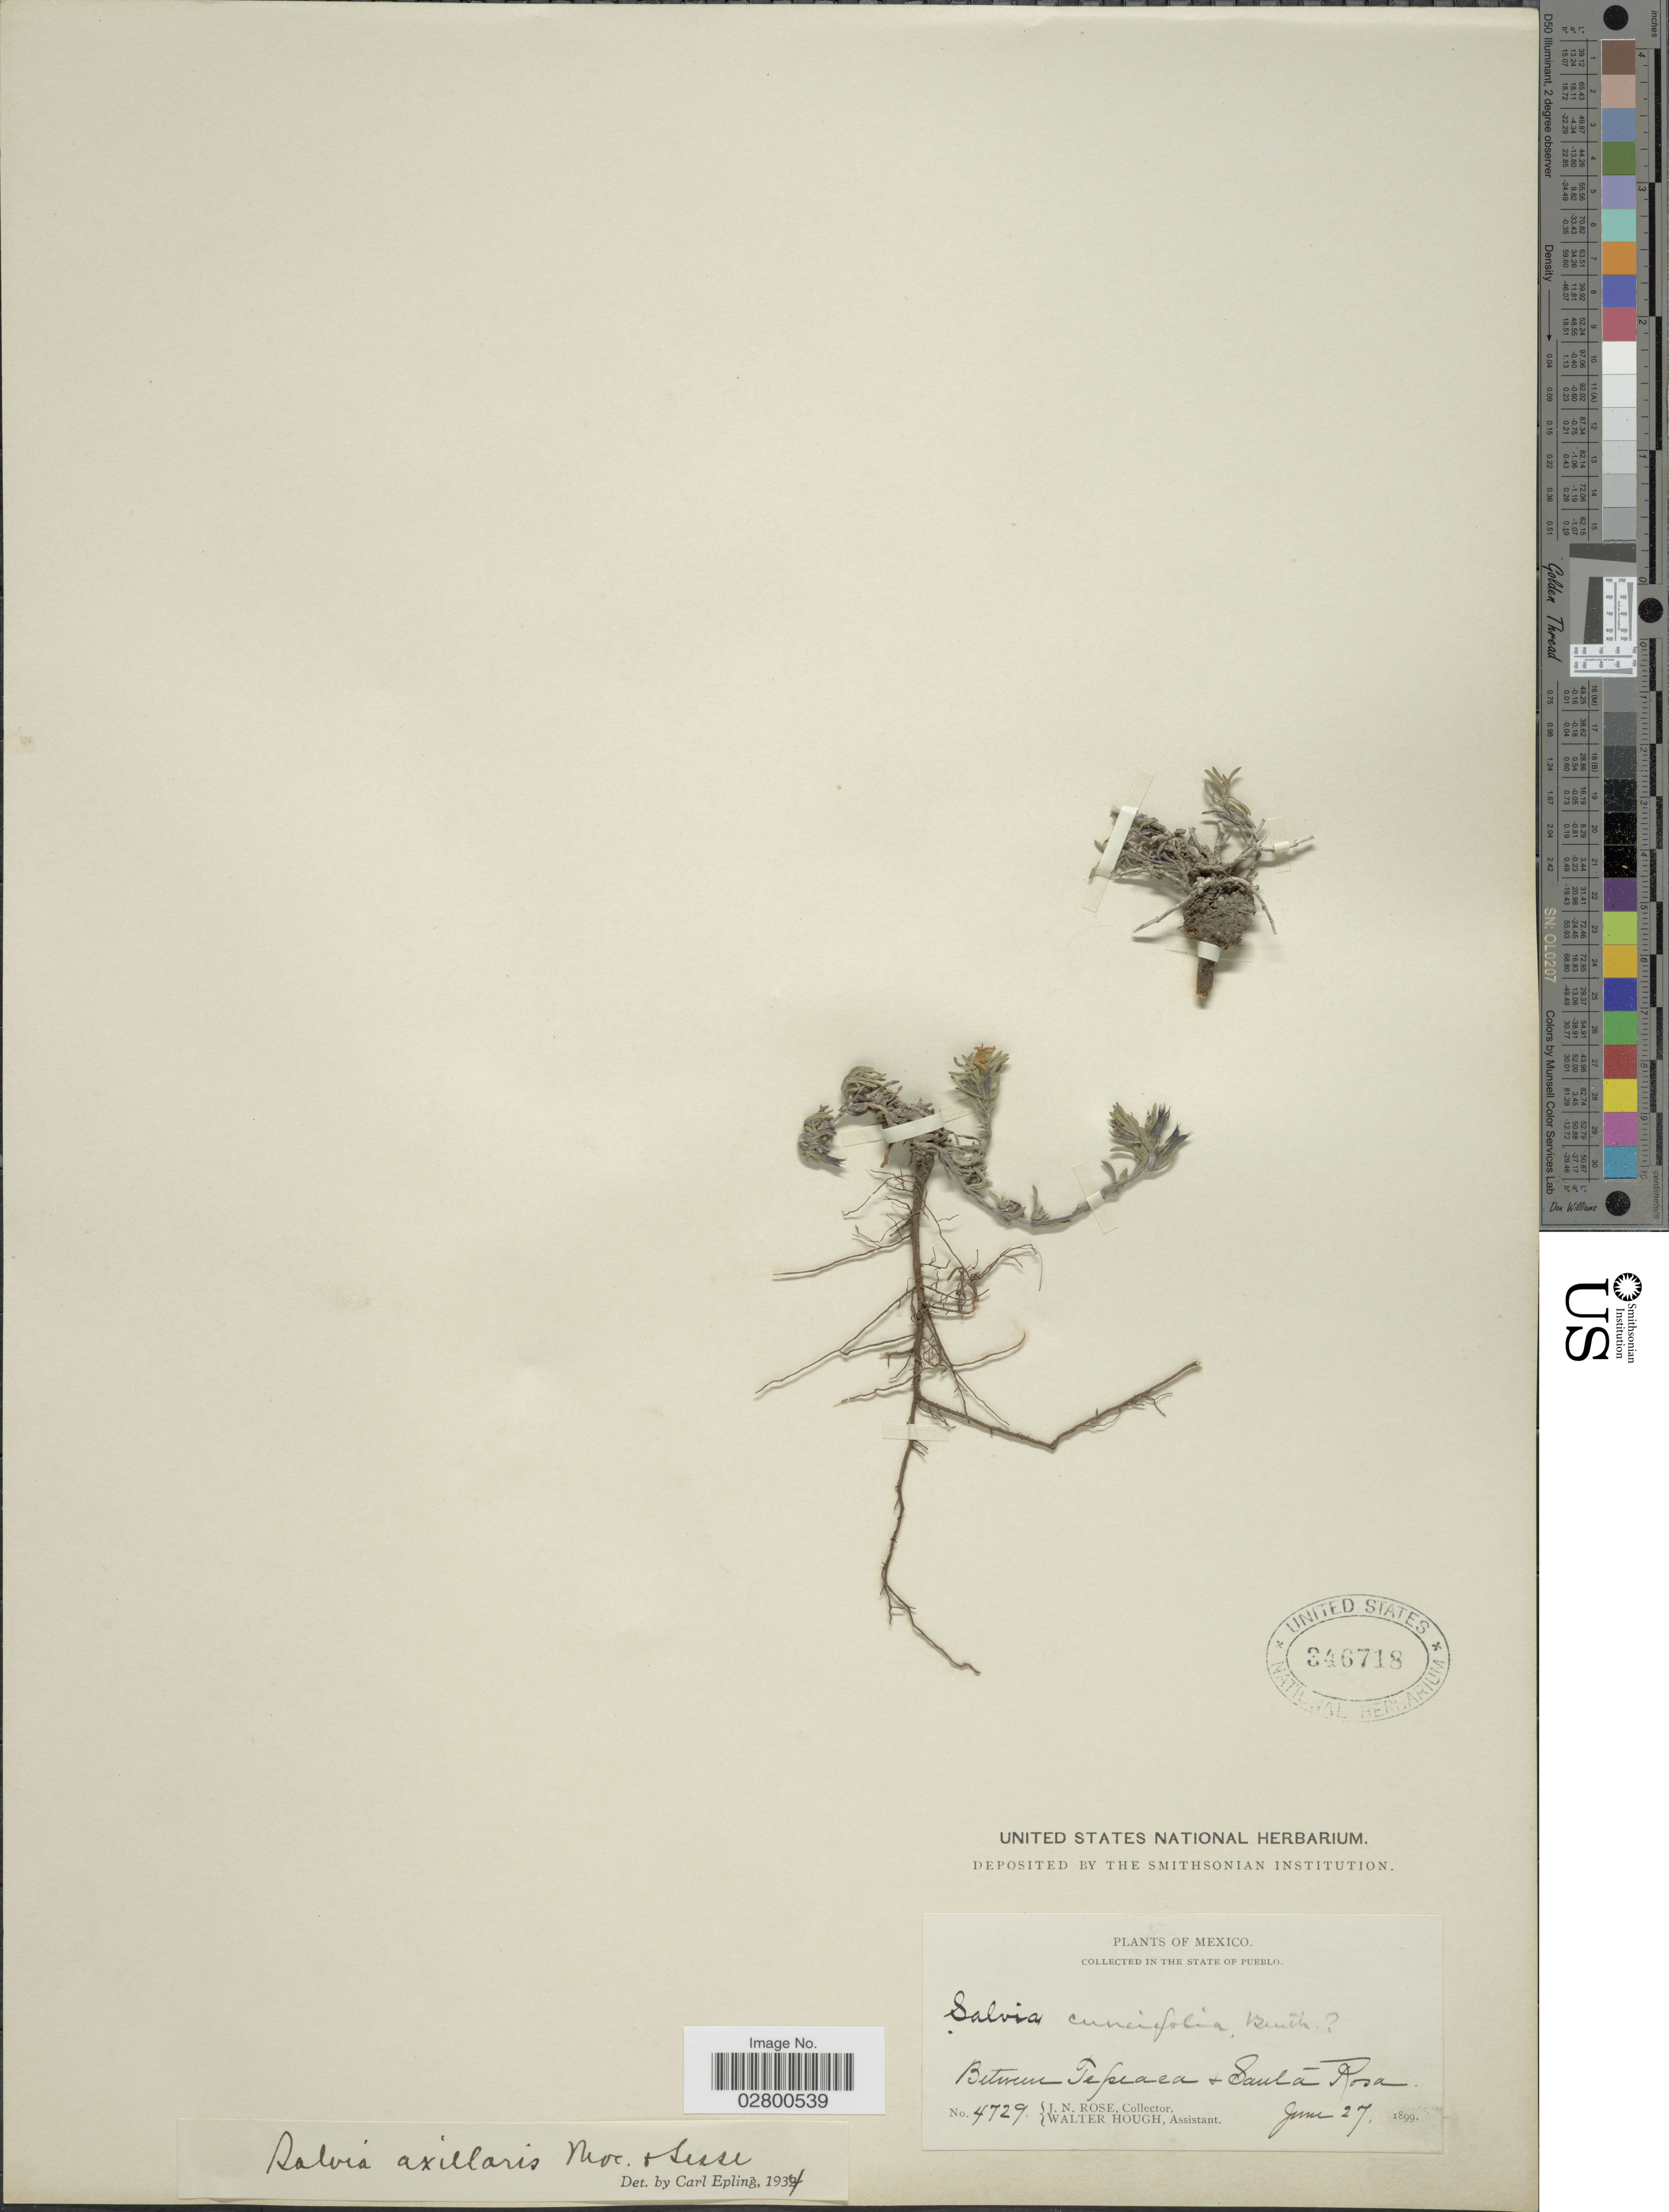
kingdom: Plantae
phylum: Tracheophyta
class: Magnoliopsida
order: Lamiales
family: Lamiaceae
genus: Salvia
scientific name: Salvia axillaris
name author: Moc. & Sessé ex Benth.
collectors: J. N. Rose & W. Hough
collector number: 4729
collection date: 1899-06-27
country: Mexico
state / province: Puebla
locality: In the state of Pueblo. Between Tepeaca & Santa Rosa.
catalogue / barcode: US 346718